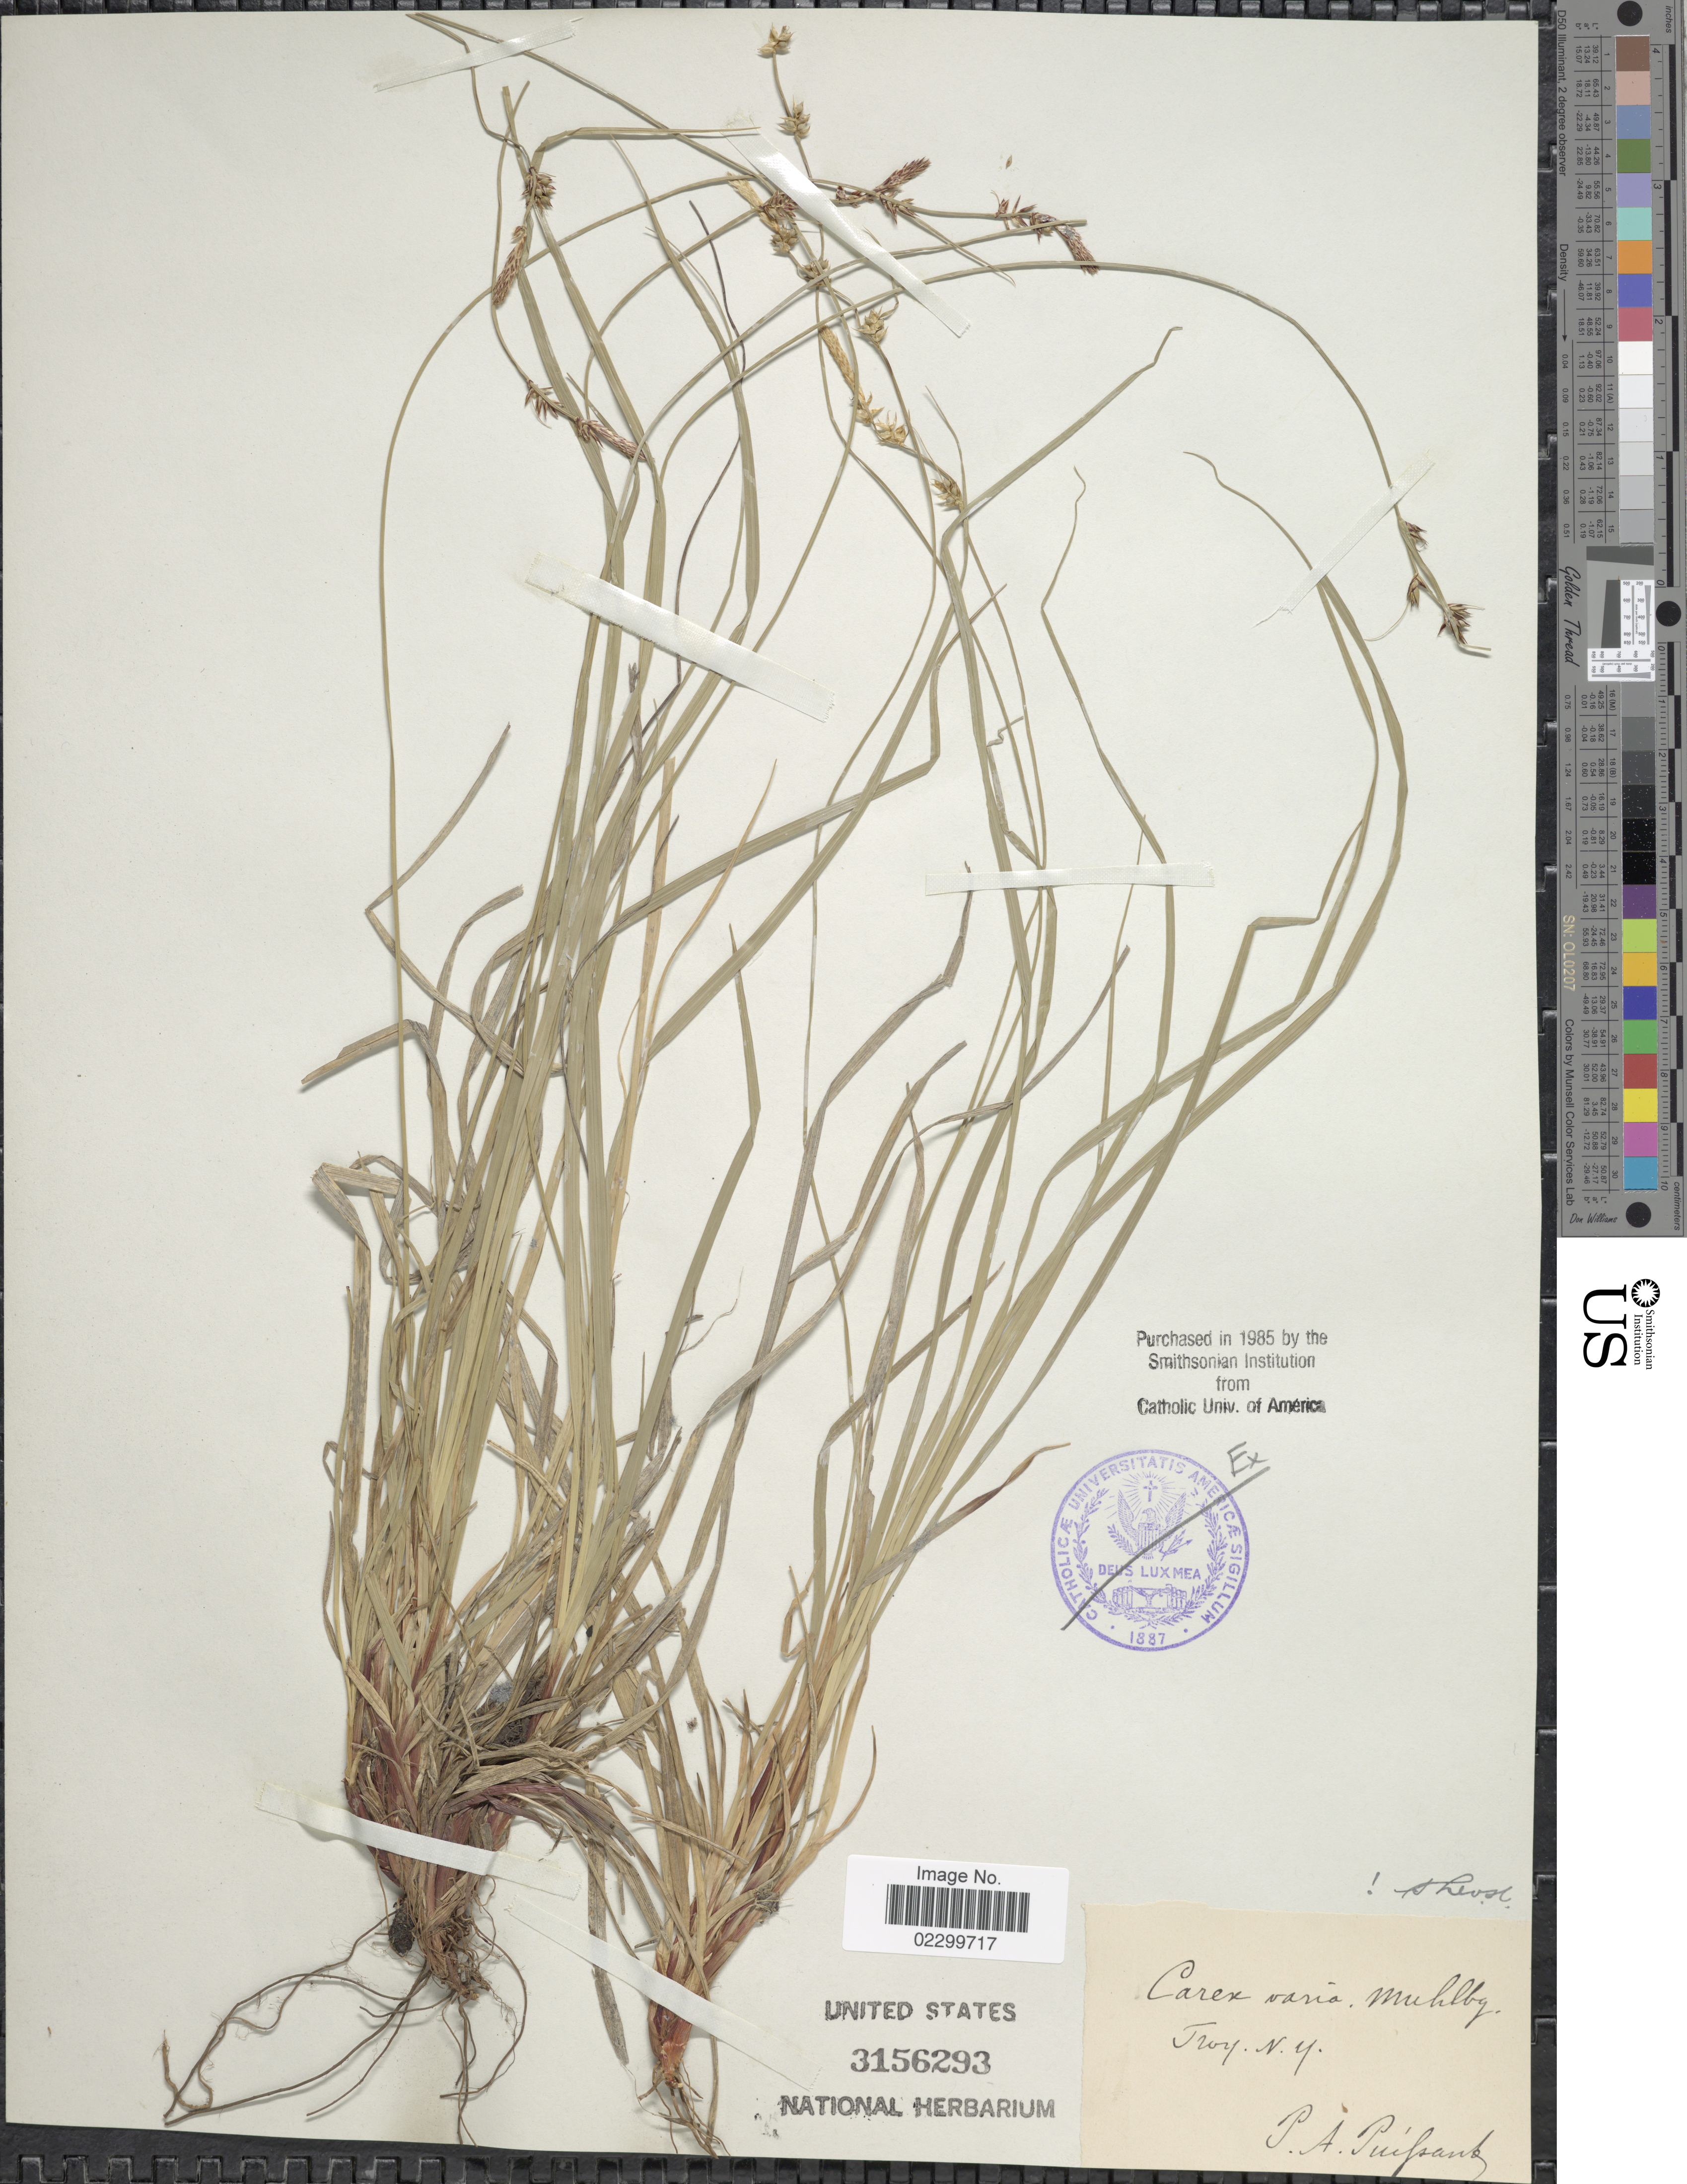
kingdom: Plantae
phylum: Tracheophyta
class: Liliopsida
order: Poales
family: Cyperaceae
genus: Carex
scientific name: Carex albicans var. albicans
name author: Willd. ex Spreng.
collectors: P. Puissant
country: United States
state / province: New York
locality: Troy.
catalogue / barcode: US 3156293